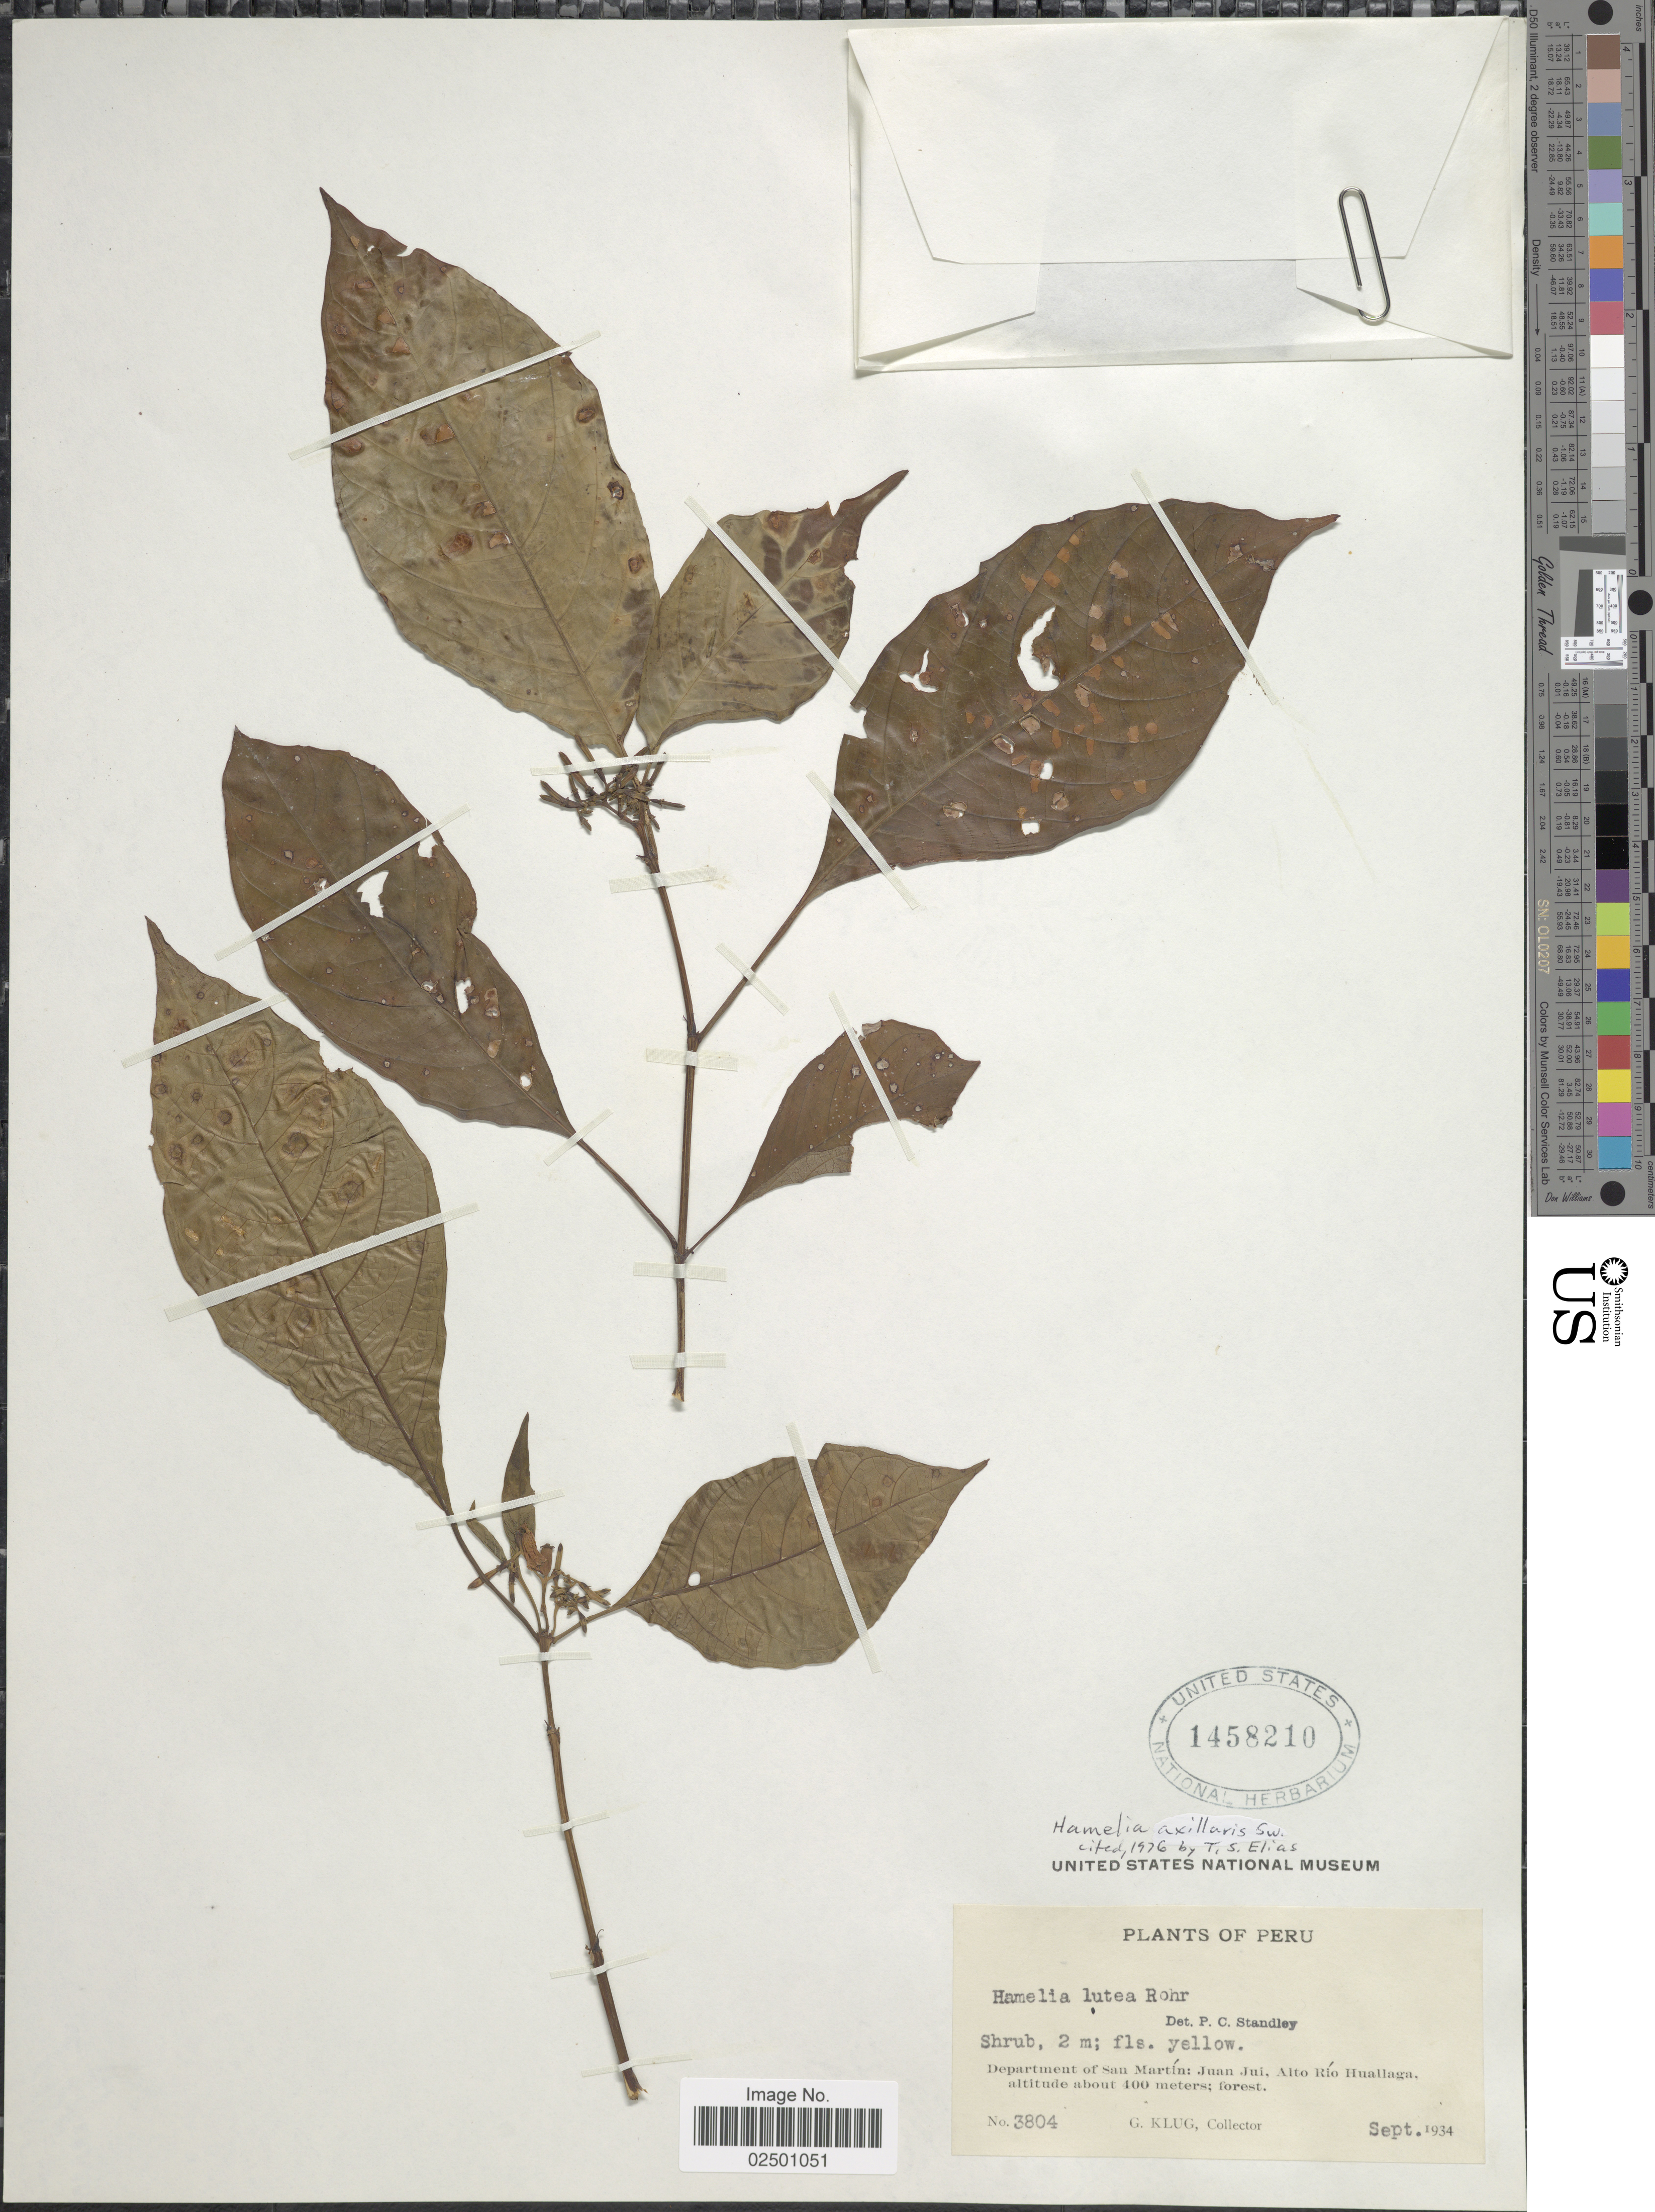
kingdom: Plantae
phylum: Tracheophyta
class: Magnoliopsida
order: Gentianales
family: Rubiaceae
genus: Hamelia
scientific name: Hamelia axillaris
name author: Sw.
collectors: G. Klug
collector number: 3804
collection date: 1934-09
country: Peru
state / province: San Martín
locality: Department of San Martin: Juan Jui. Alto Rio Huallaga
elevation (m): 100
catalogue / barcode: US 1458210